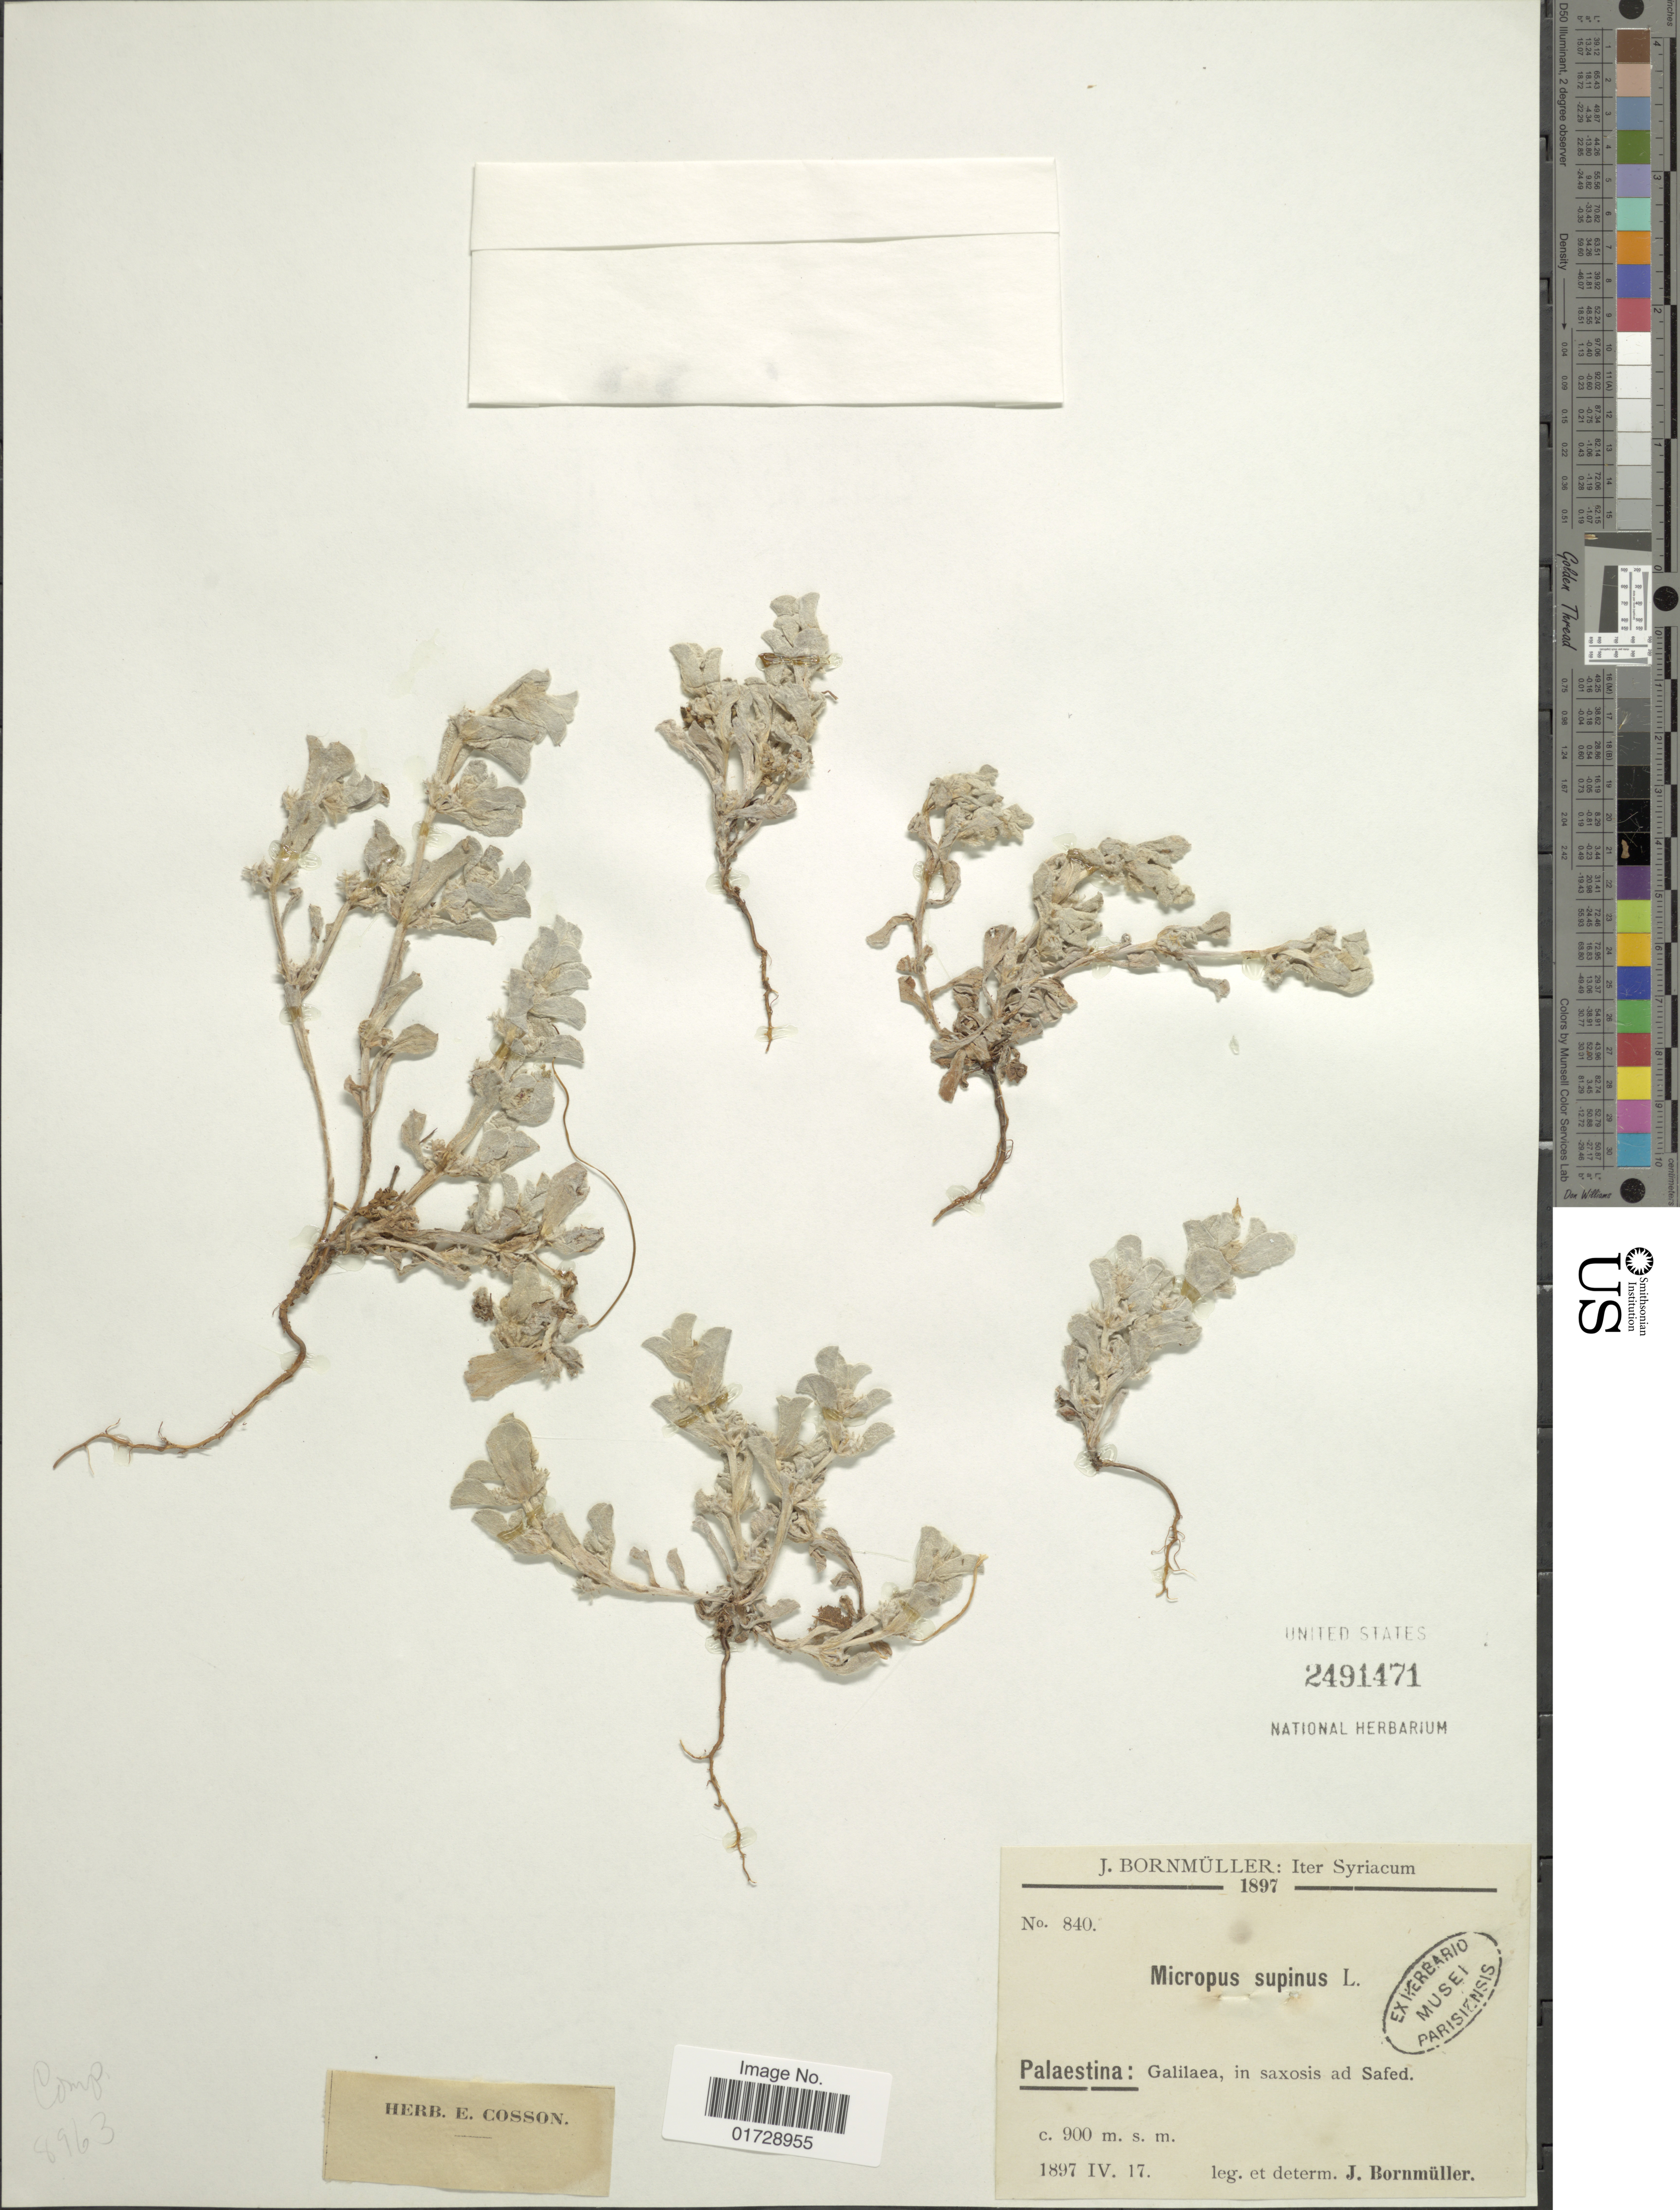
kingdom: Plantae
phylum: Tracheophyta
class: Magnoliopsida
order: Asterales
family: Asteraceae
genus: Micropus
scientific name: Micropus supinus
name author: L.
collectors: J. Bornmüller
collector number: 840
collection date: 1897-04-17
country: Israel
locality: Palaestina: Galilaea, in saxosis ad Safed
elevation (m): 900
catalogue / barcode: US 2491471